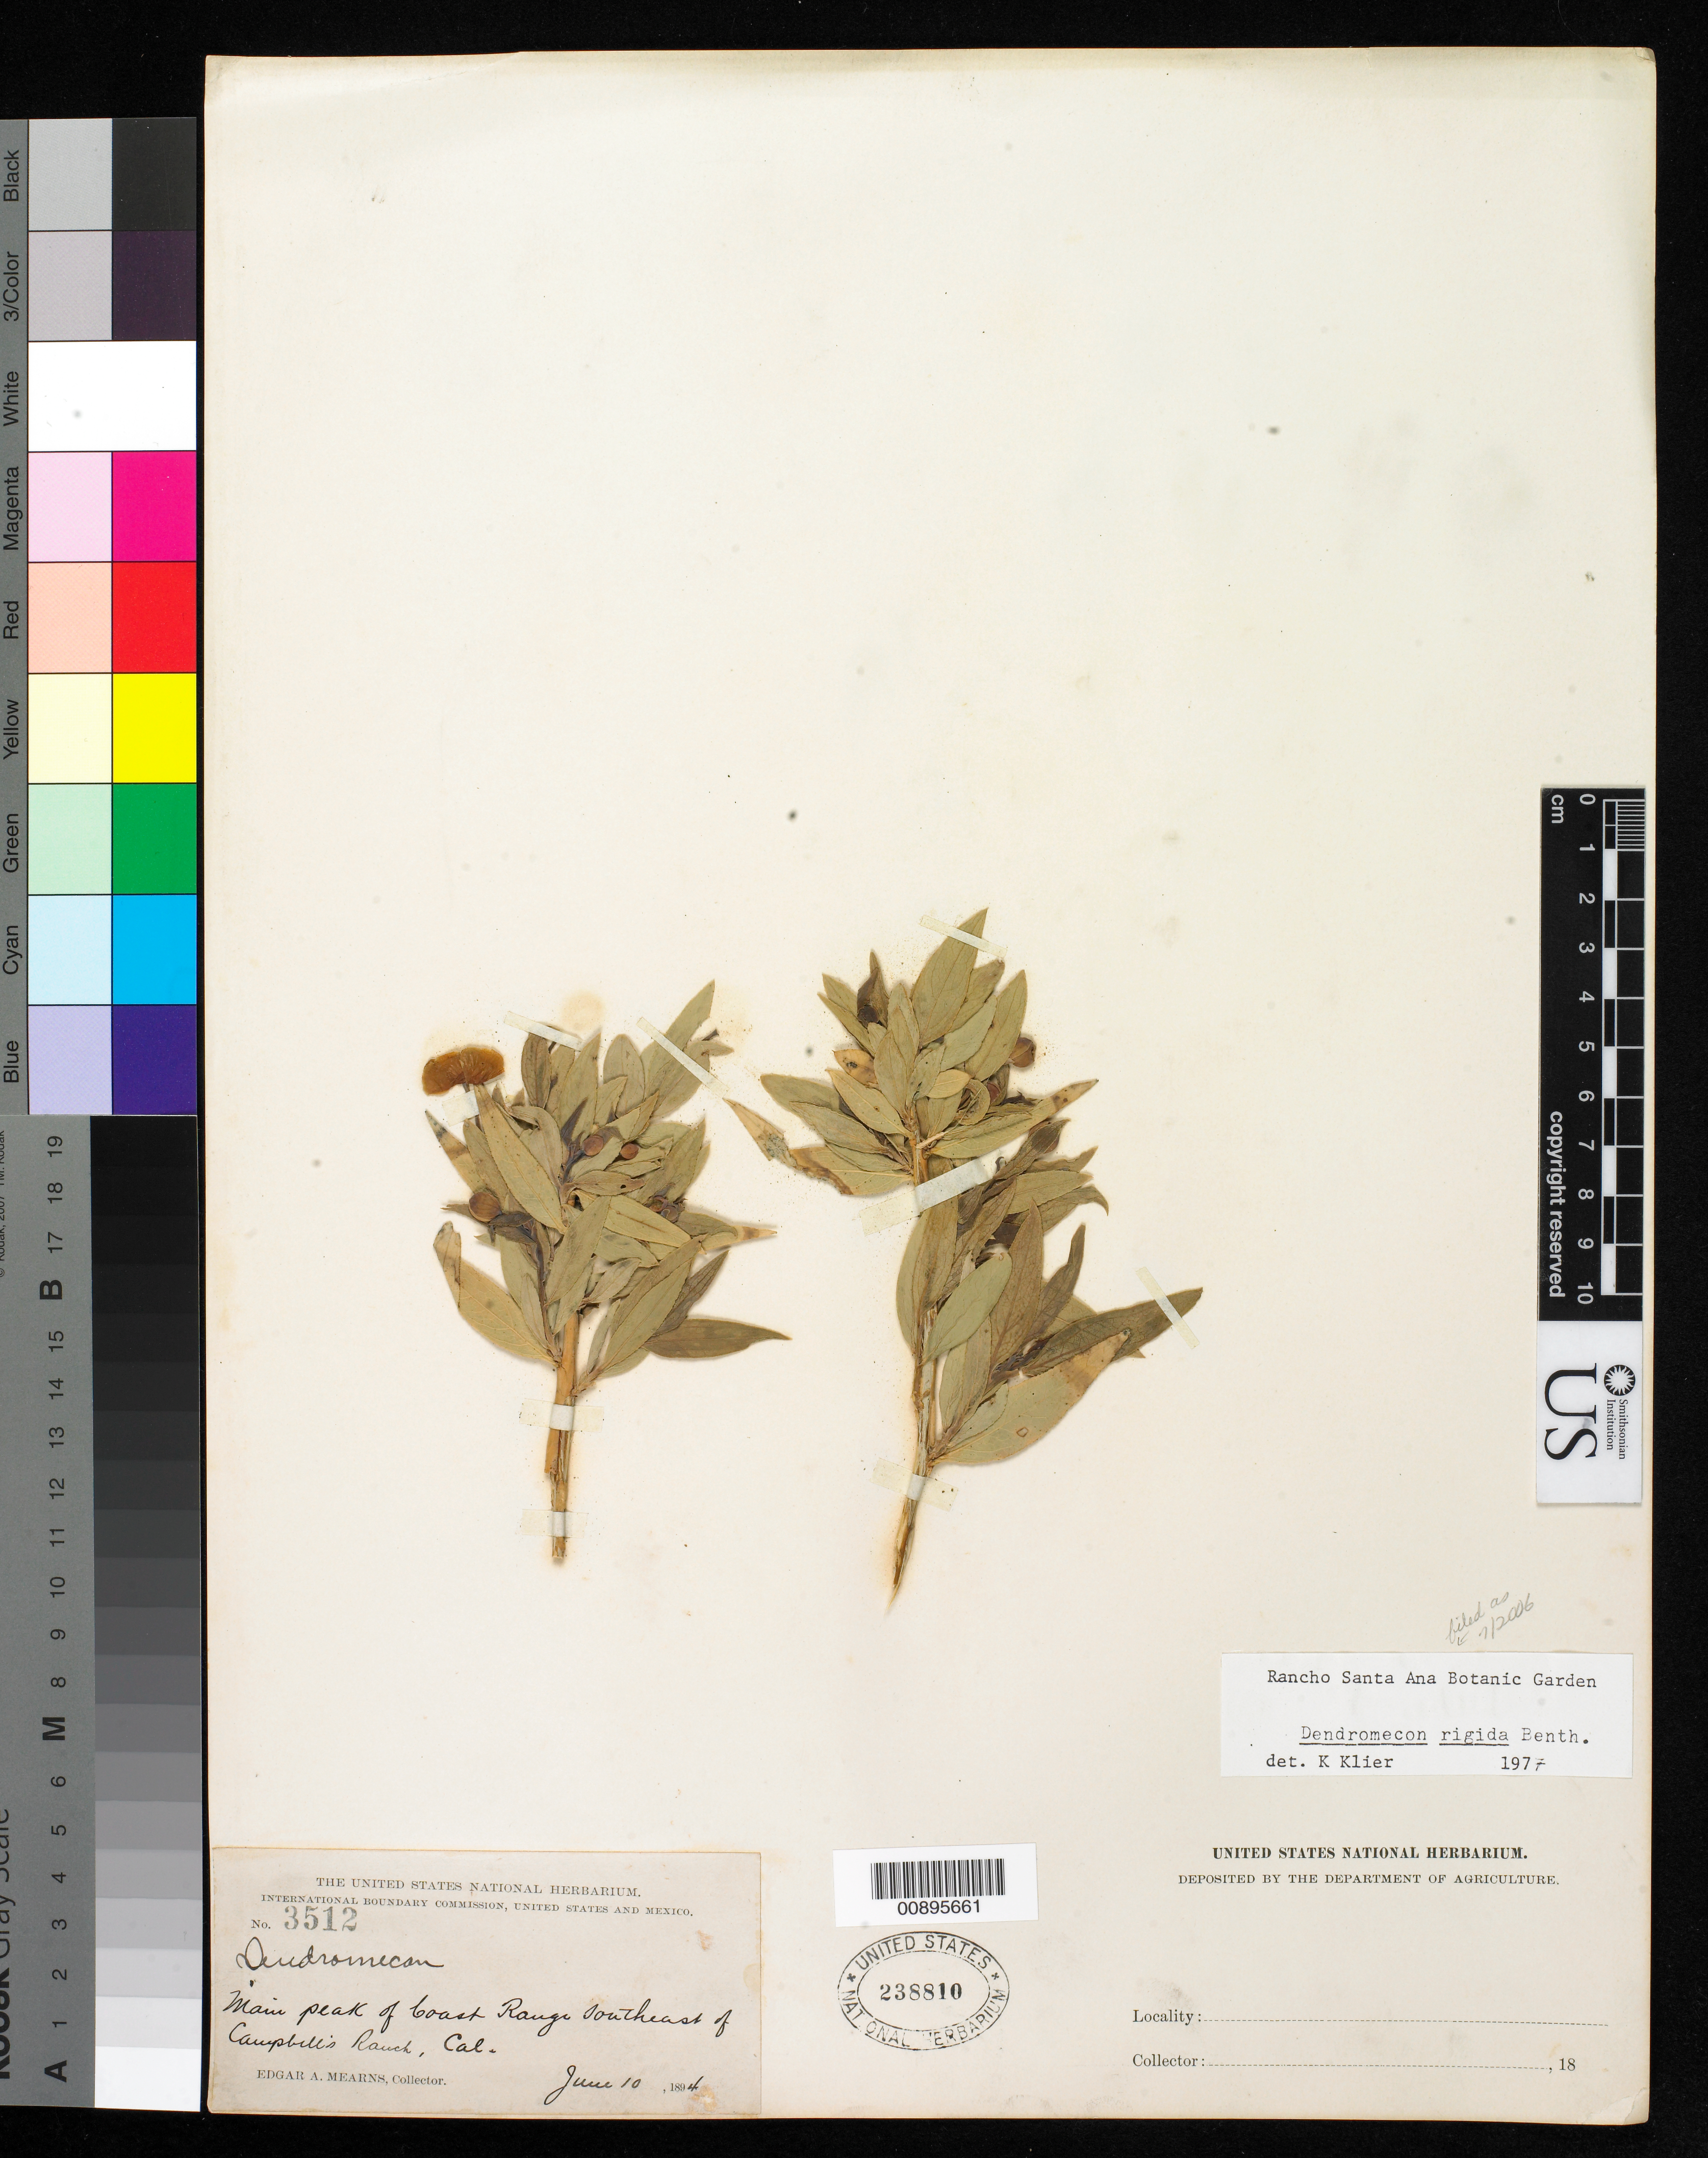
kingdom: Plantae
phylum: Tracheophyta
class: Magnoliopsida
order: Ranunculales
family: Papaveraceae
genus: Dendromecon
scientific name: Dendromecon rigida subsp. rigida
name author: Benth.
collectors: E. A. Mearns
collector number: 3512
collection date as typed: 10 Jun 1894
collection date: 1894-06-10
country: United States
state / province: California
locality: Main peak of Coast Range southeast of Campbell's Ranch, California.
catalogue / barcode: US 238810